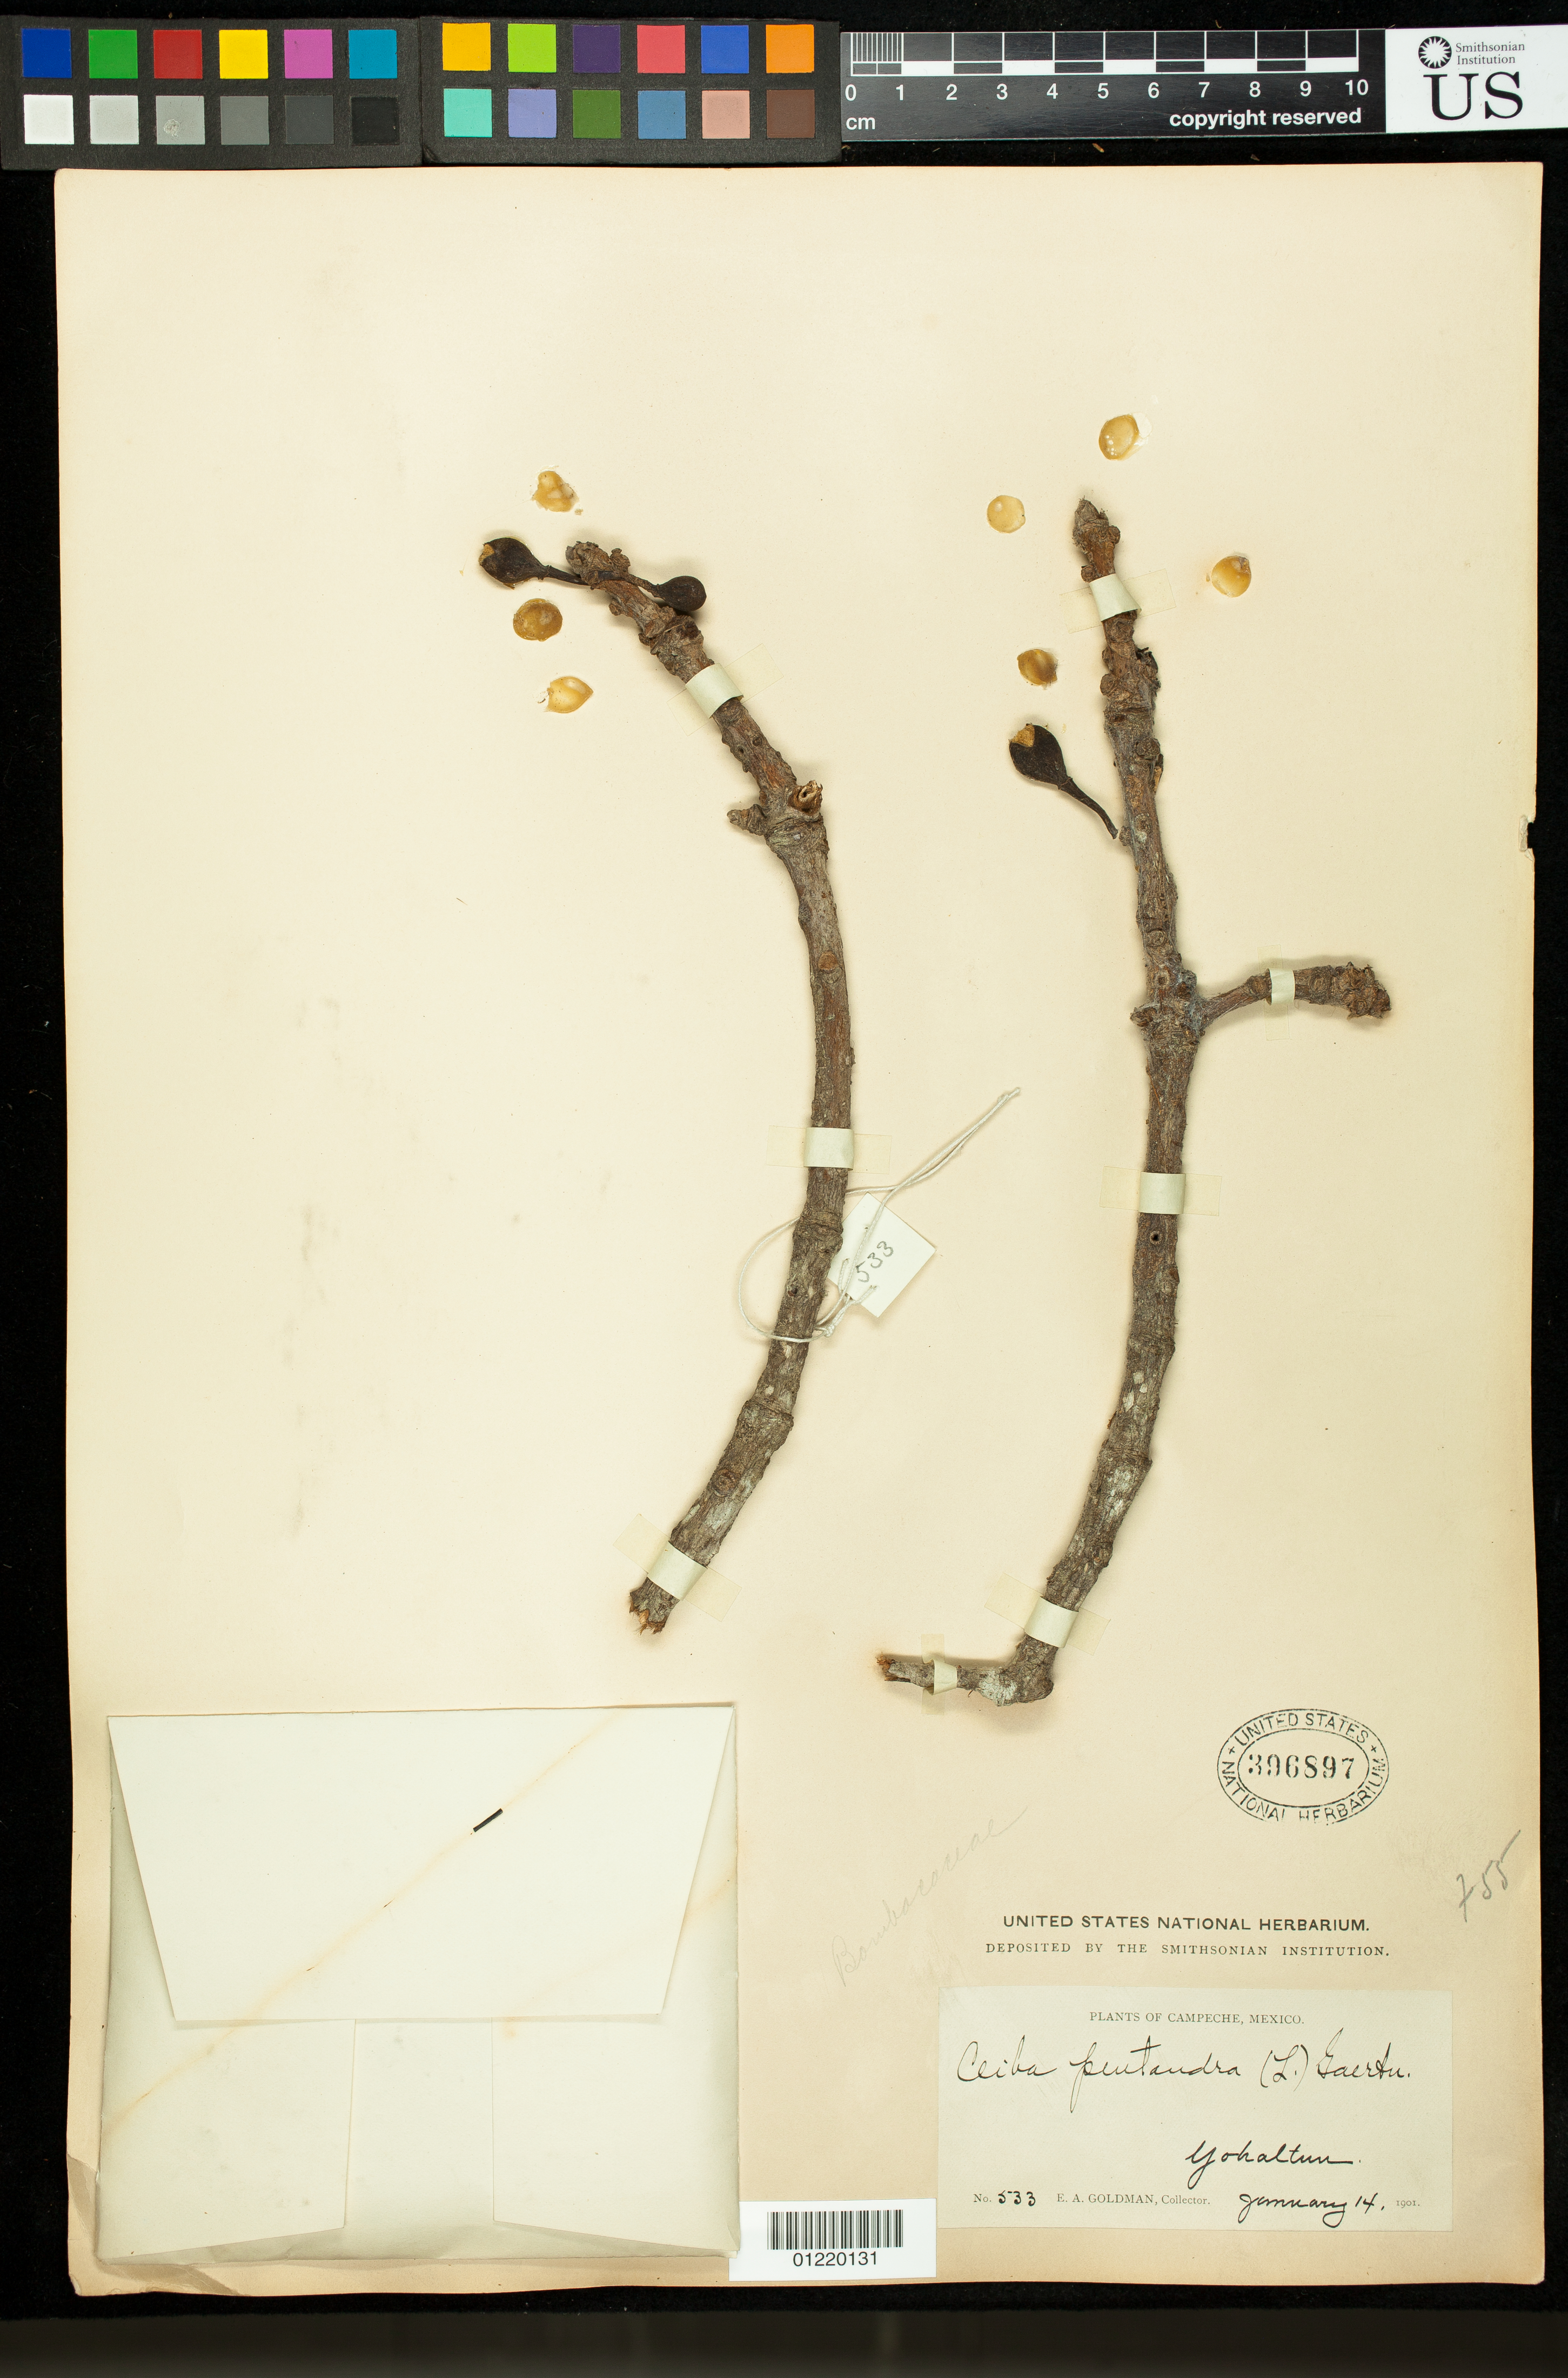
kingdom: Plantae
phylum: Tracheophyta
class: Magnoliopsida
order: Malvales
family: Malvaceae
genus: Ceiba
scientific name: Ceiba parvifolia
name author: Rose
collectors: E. A. Goldman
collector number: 533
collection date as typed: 1/14/1901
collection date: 1901-01-14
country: Mexico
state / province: Campeche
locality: Yohaltum, Campeche.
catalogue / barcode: US 396897